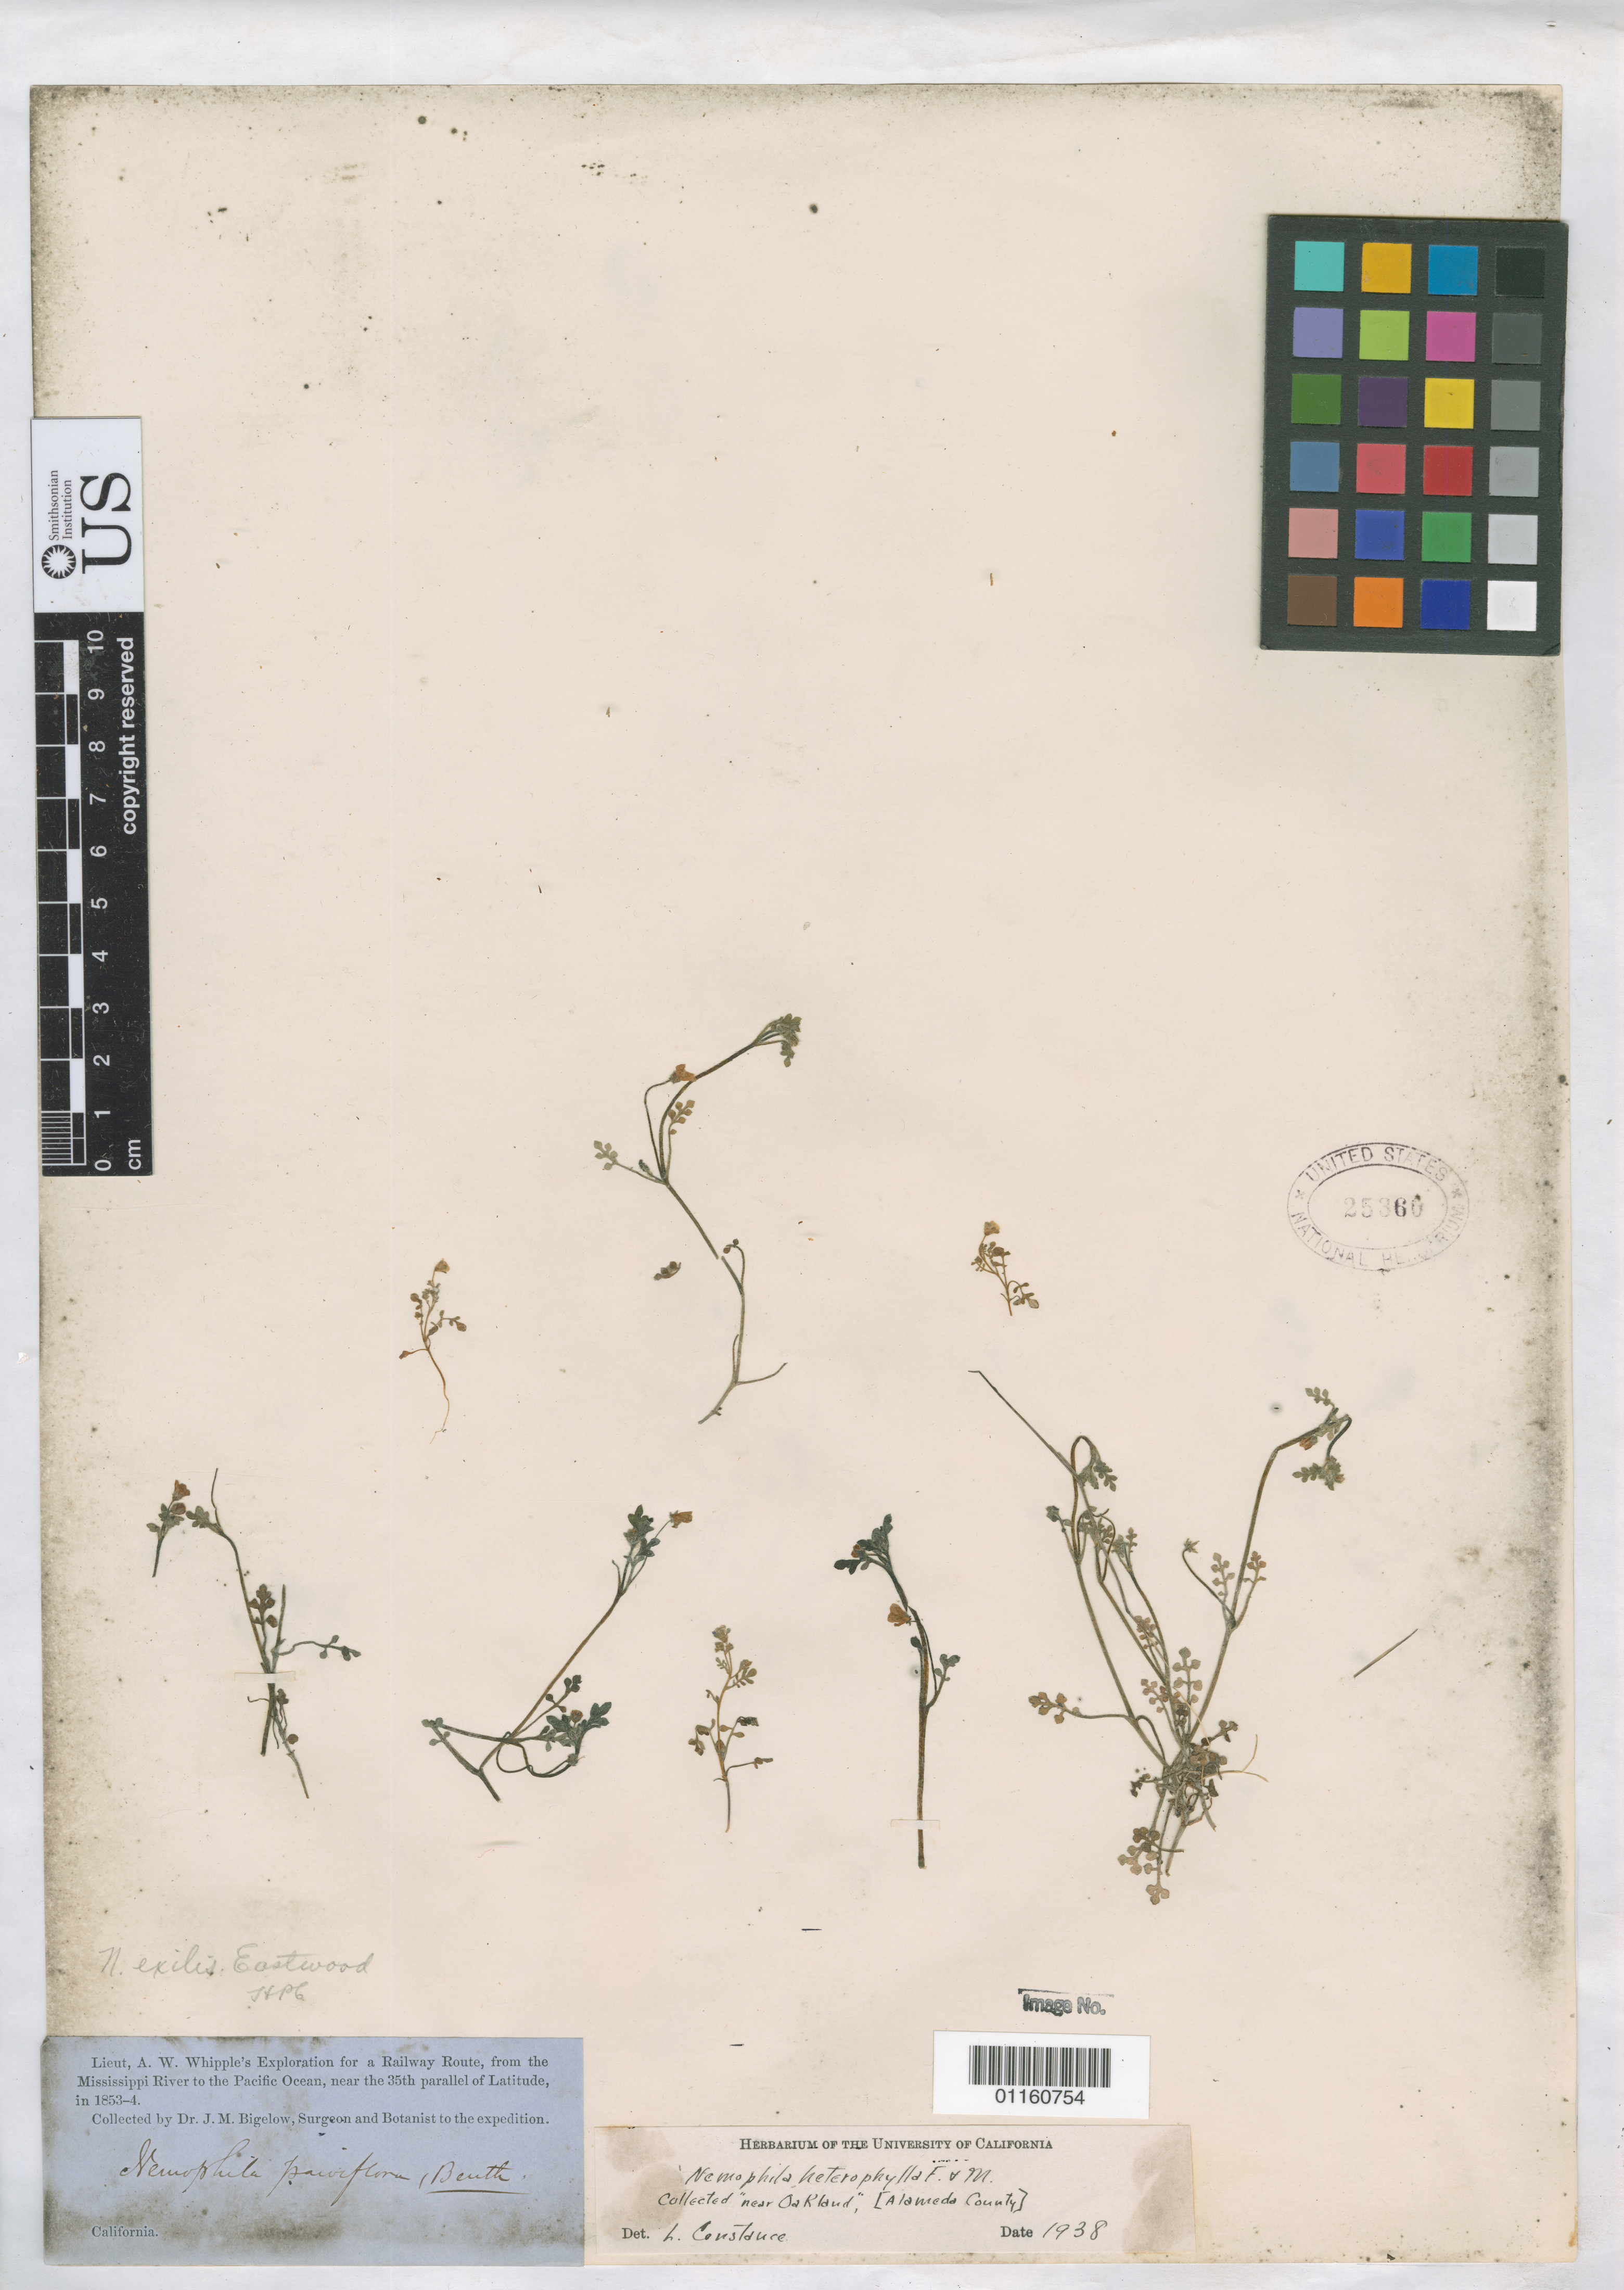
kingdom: Plantae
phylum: Tracheophyta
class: Magnoliopsida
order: Boraginales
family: Hydrophyllaceae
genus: Nemophila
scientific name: Nemophila heterophylla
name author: Fisch. & C.A. Mey.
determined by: Constance, L., (UC), University of California Berkeley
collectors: J. M. Bigelow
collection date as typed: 1853 to -- --- 1854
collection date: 1853/1854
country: United States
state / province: California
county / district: Alameda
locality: near Oakland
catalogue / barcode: US 25360